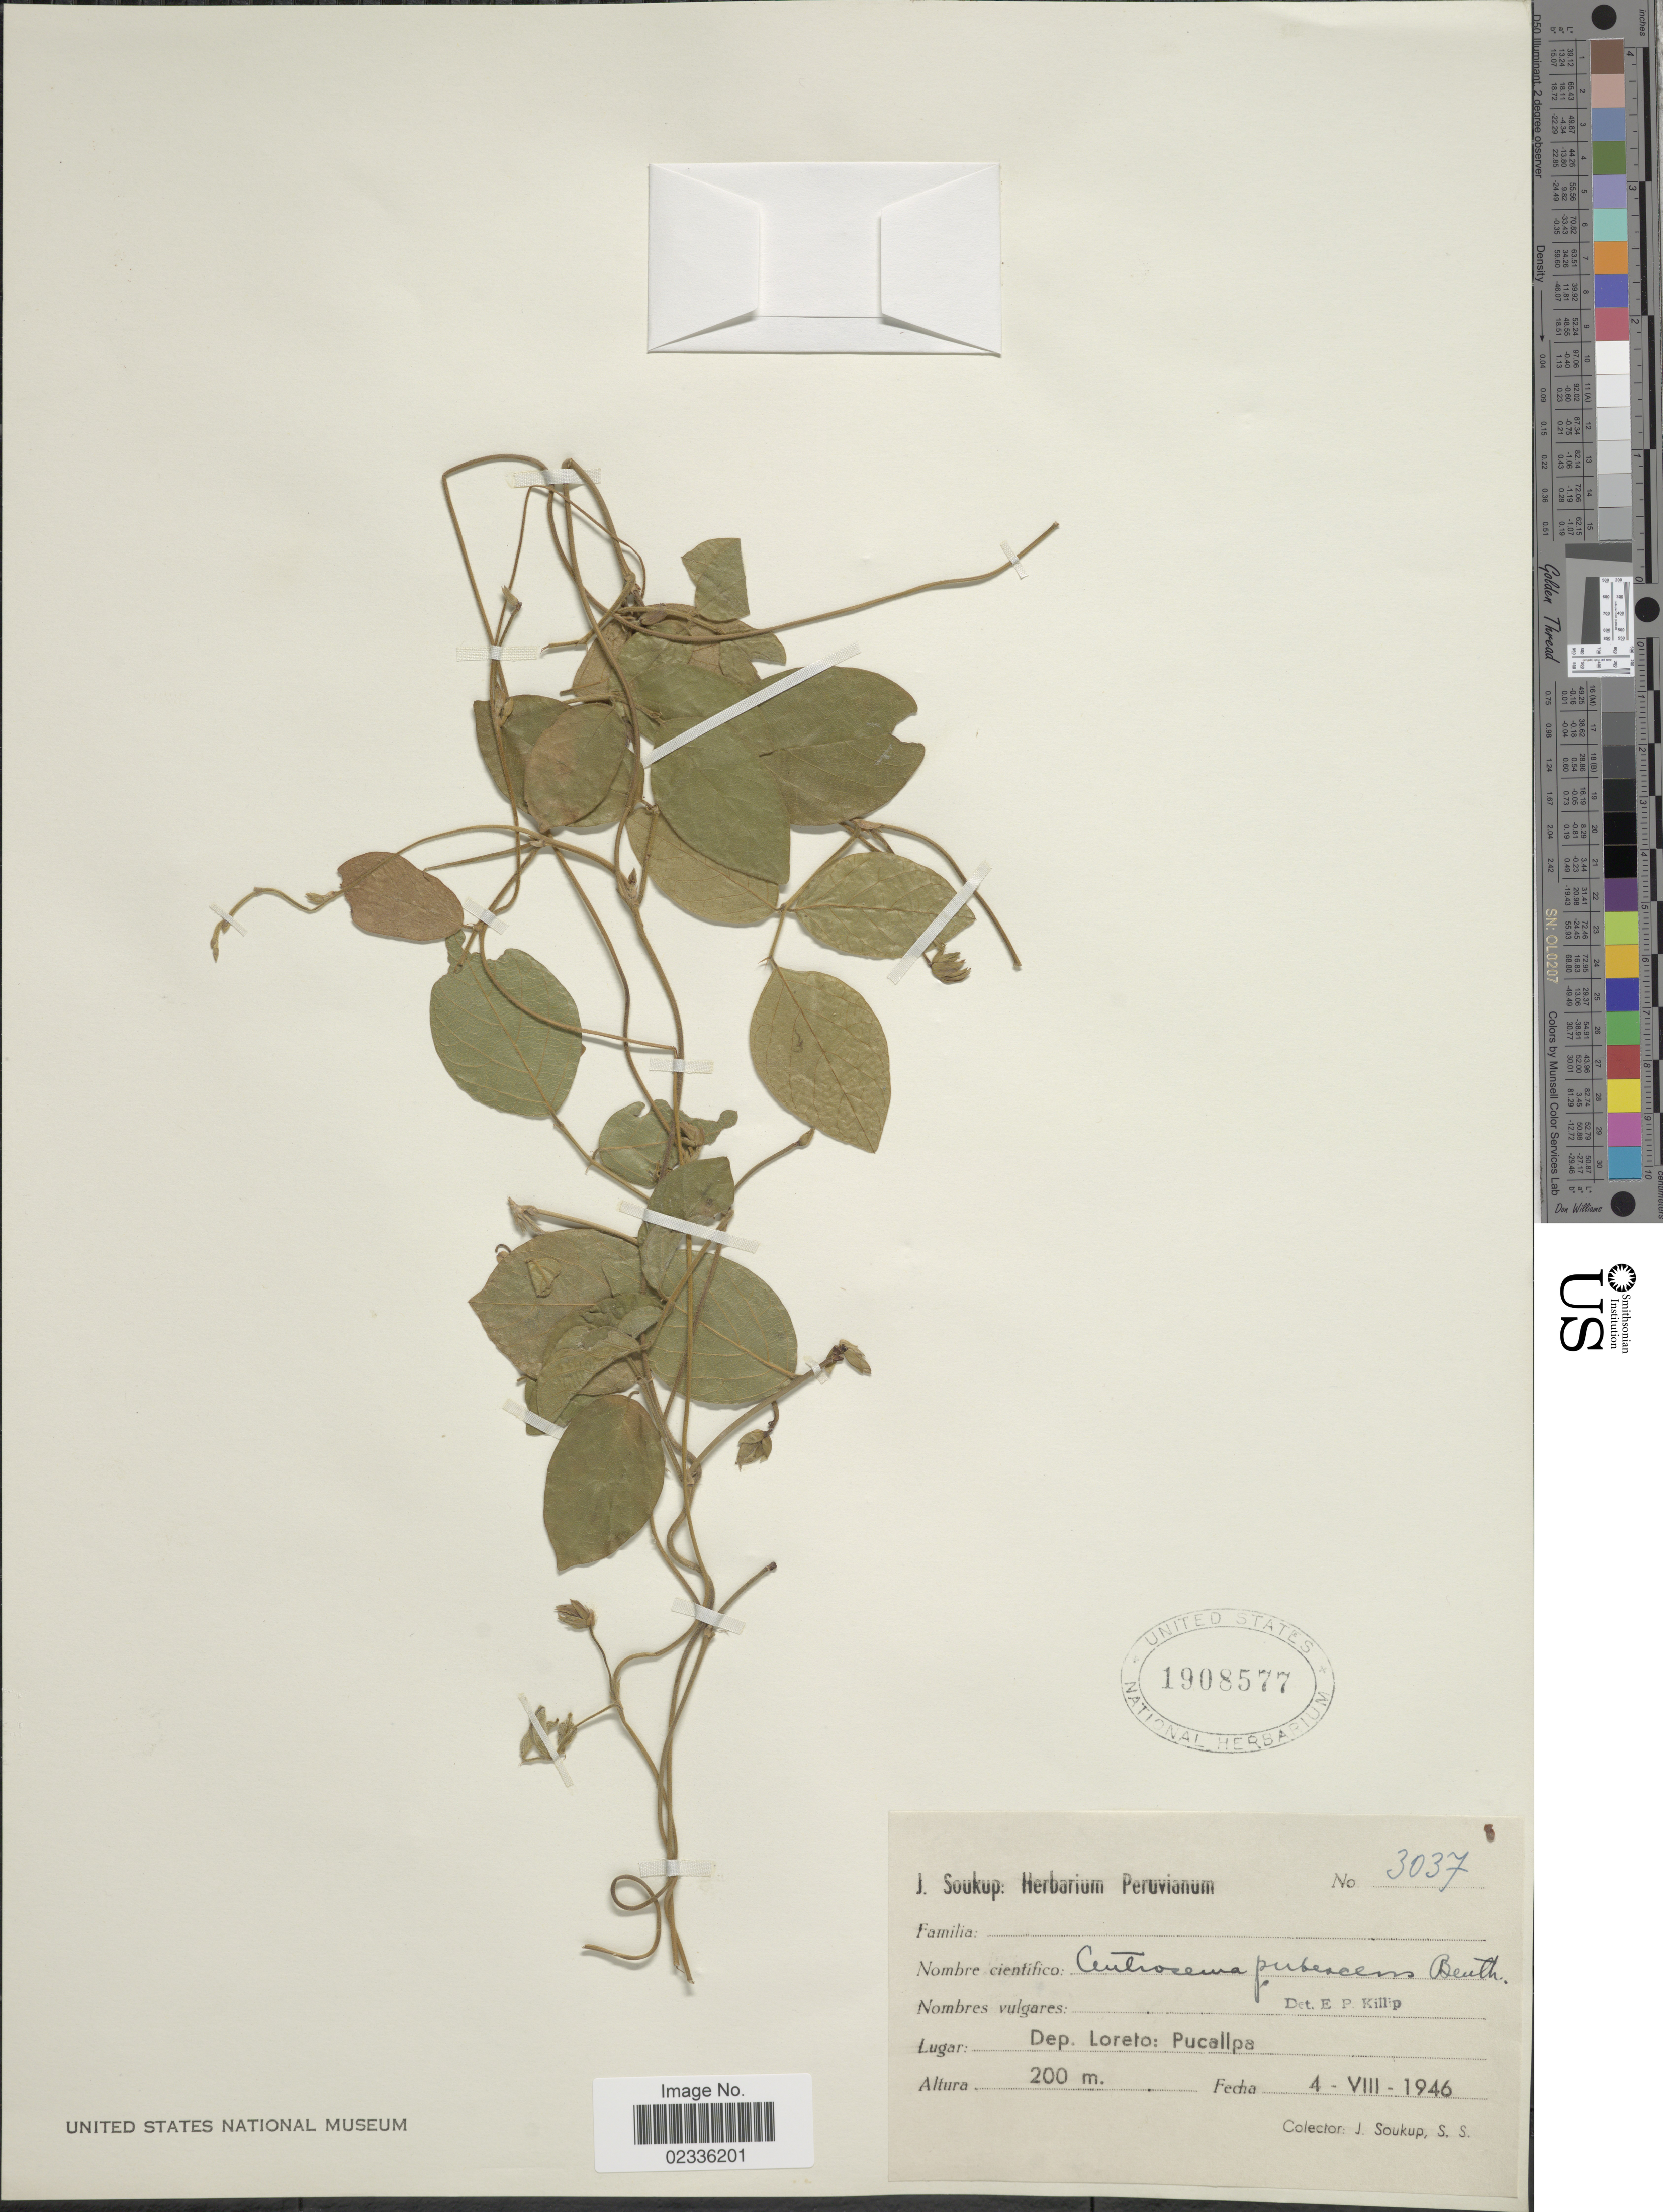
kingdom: Plantae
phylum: Tracheophyta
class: Magnoliopsida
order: Fabales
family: Fabaceae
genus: Centrosema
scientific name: Centrosema pubescens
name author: Benth.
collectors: J. Soukup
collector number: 3037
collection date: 1946-08-04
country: Peru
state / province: Loreto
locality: Dep. Loreto: Pucallpa.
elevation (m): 200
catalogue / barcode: US 1908577